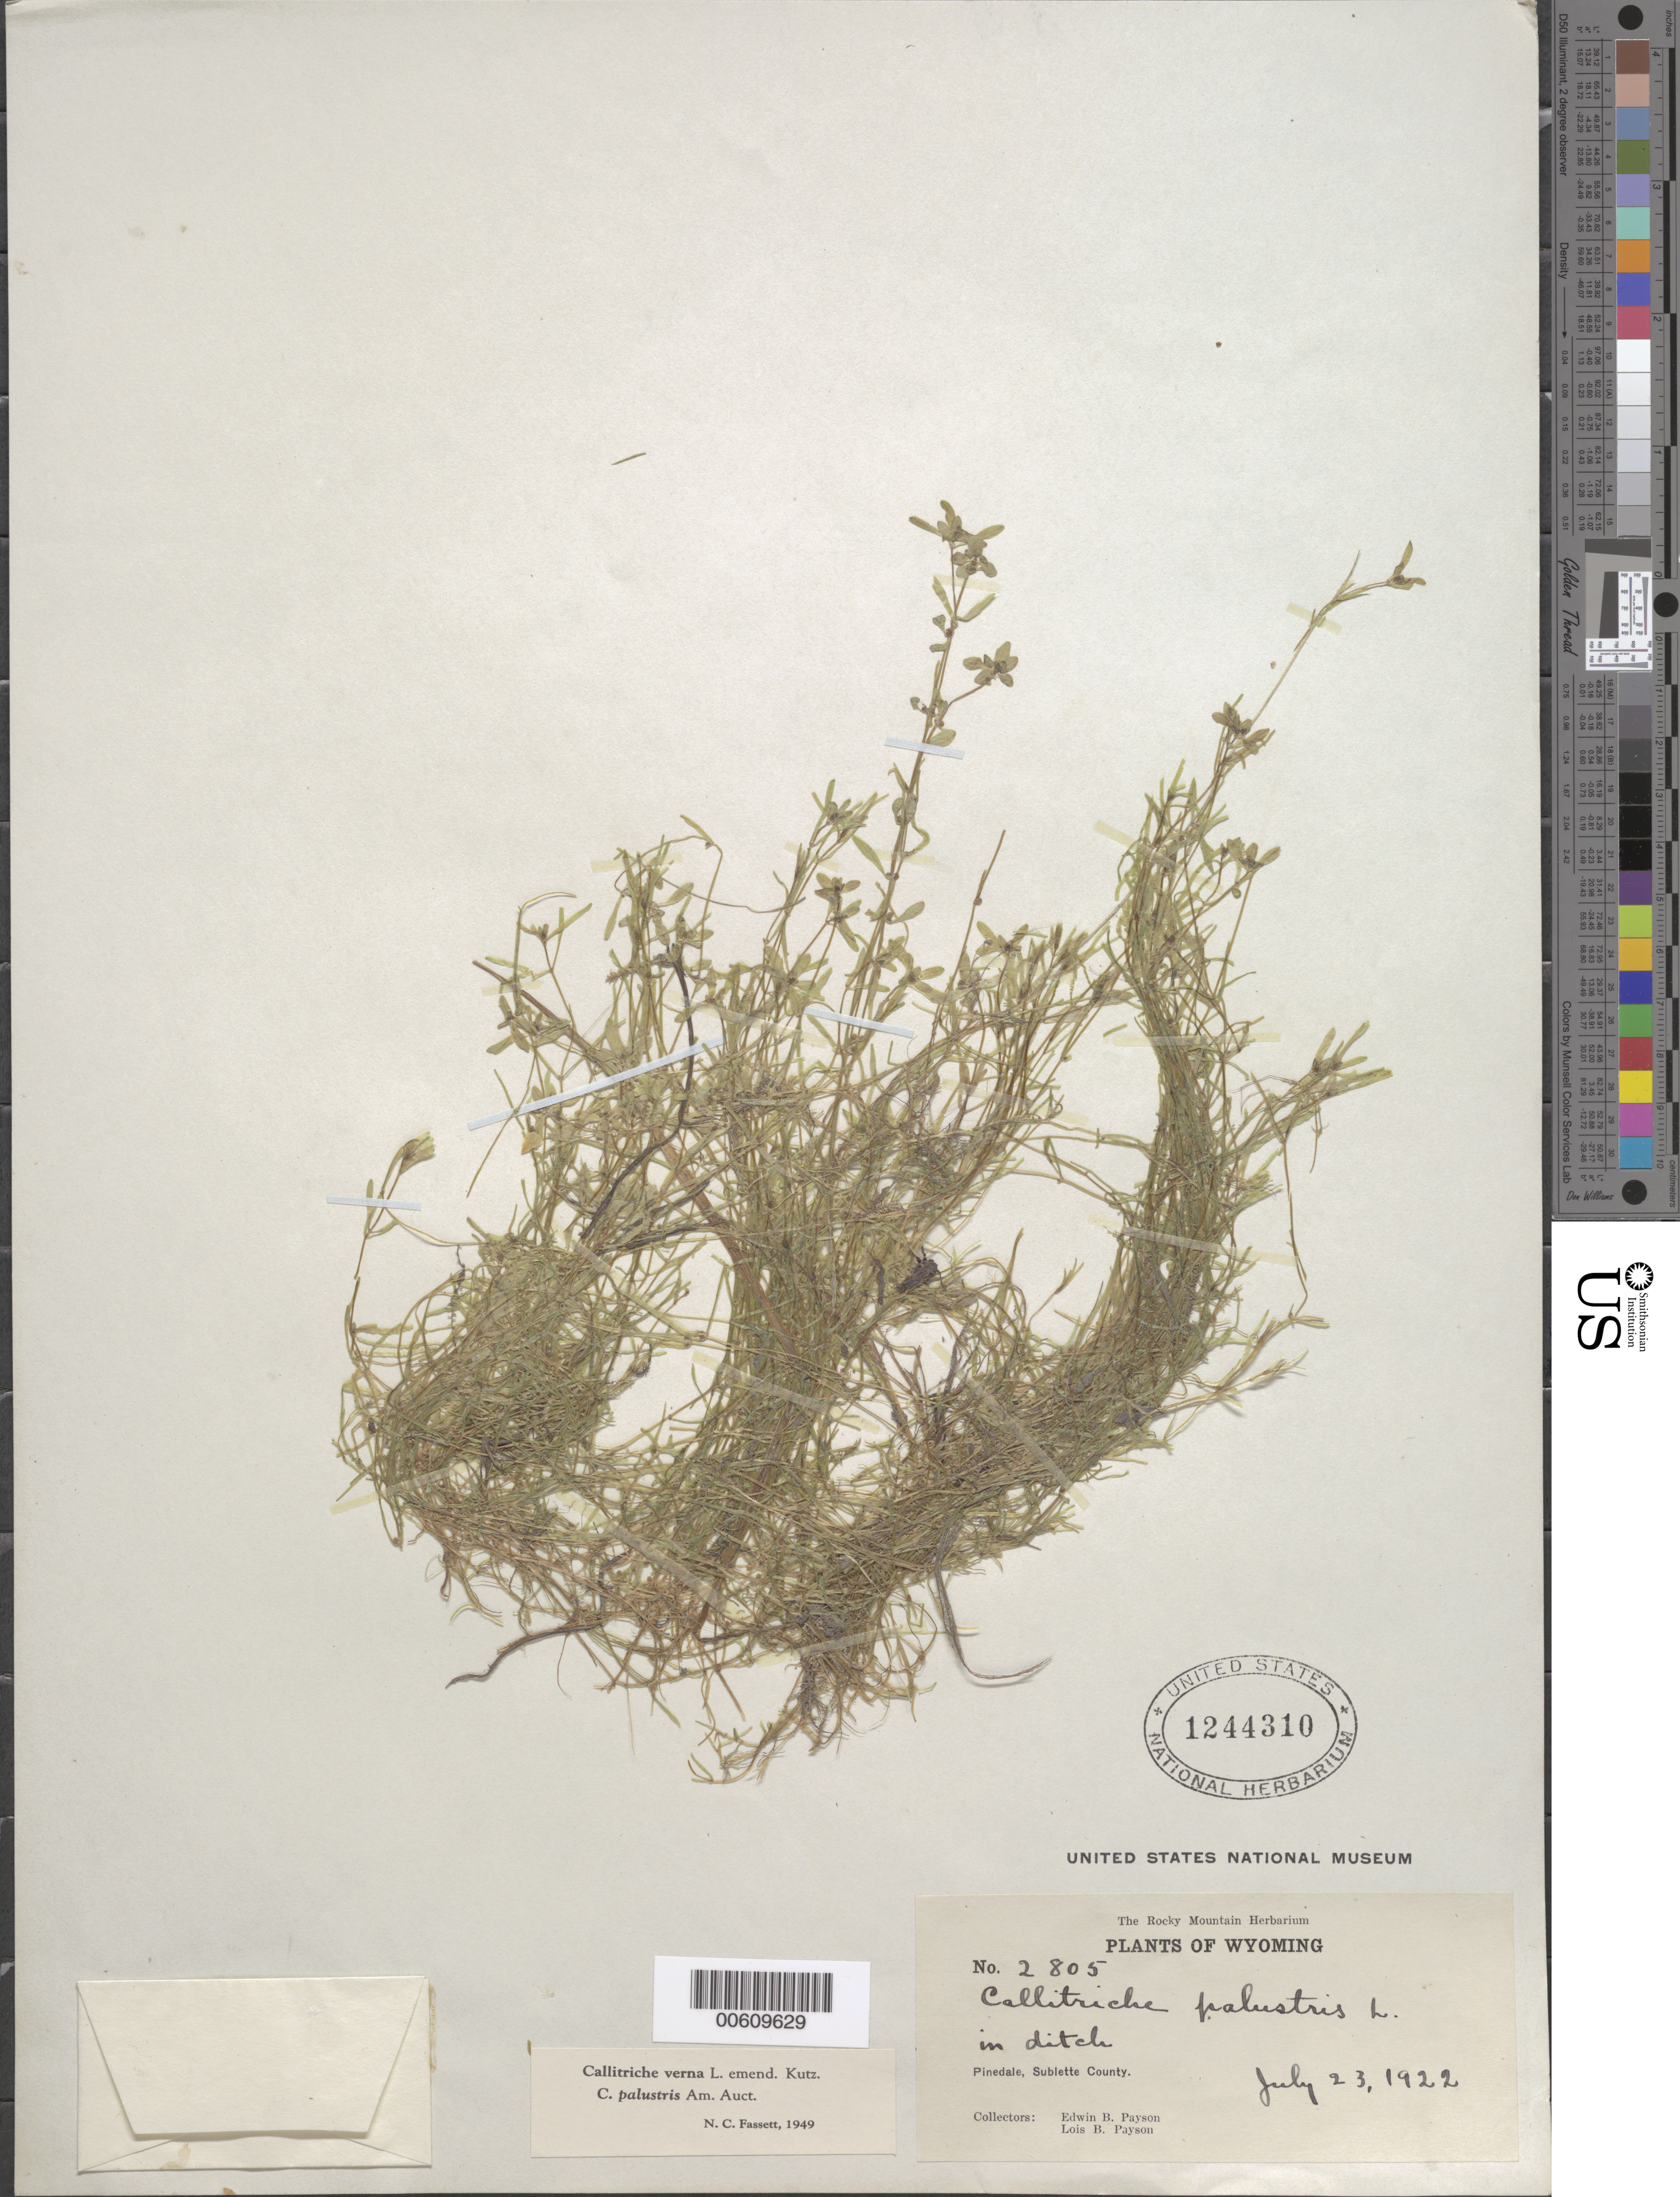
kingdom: Plantae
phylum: Tracheophyta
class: Magnoliopsida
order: Lamiales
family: Plantaginaceae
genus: Callitriche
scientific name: Callitriche verna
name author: L.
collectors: E. B. Payson & L. Payson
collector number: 2805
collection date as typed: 23 Jul 1922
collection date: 1922-07-23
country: United States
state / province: Wyoming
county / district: Sublette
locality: Pinedale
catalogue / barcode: US 1244310